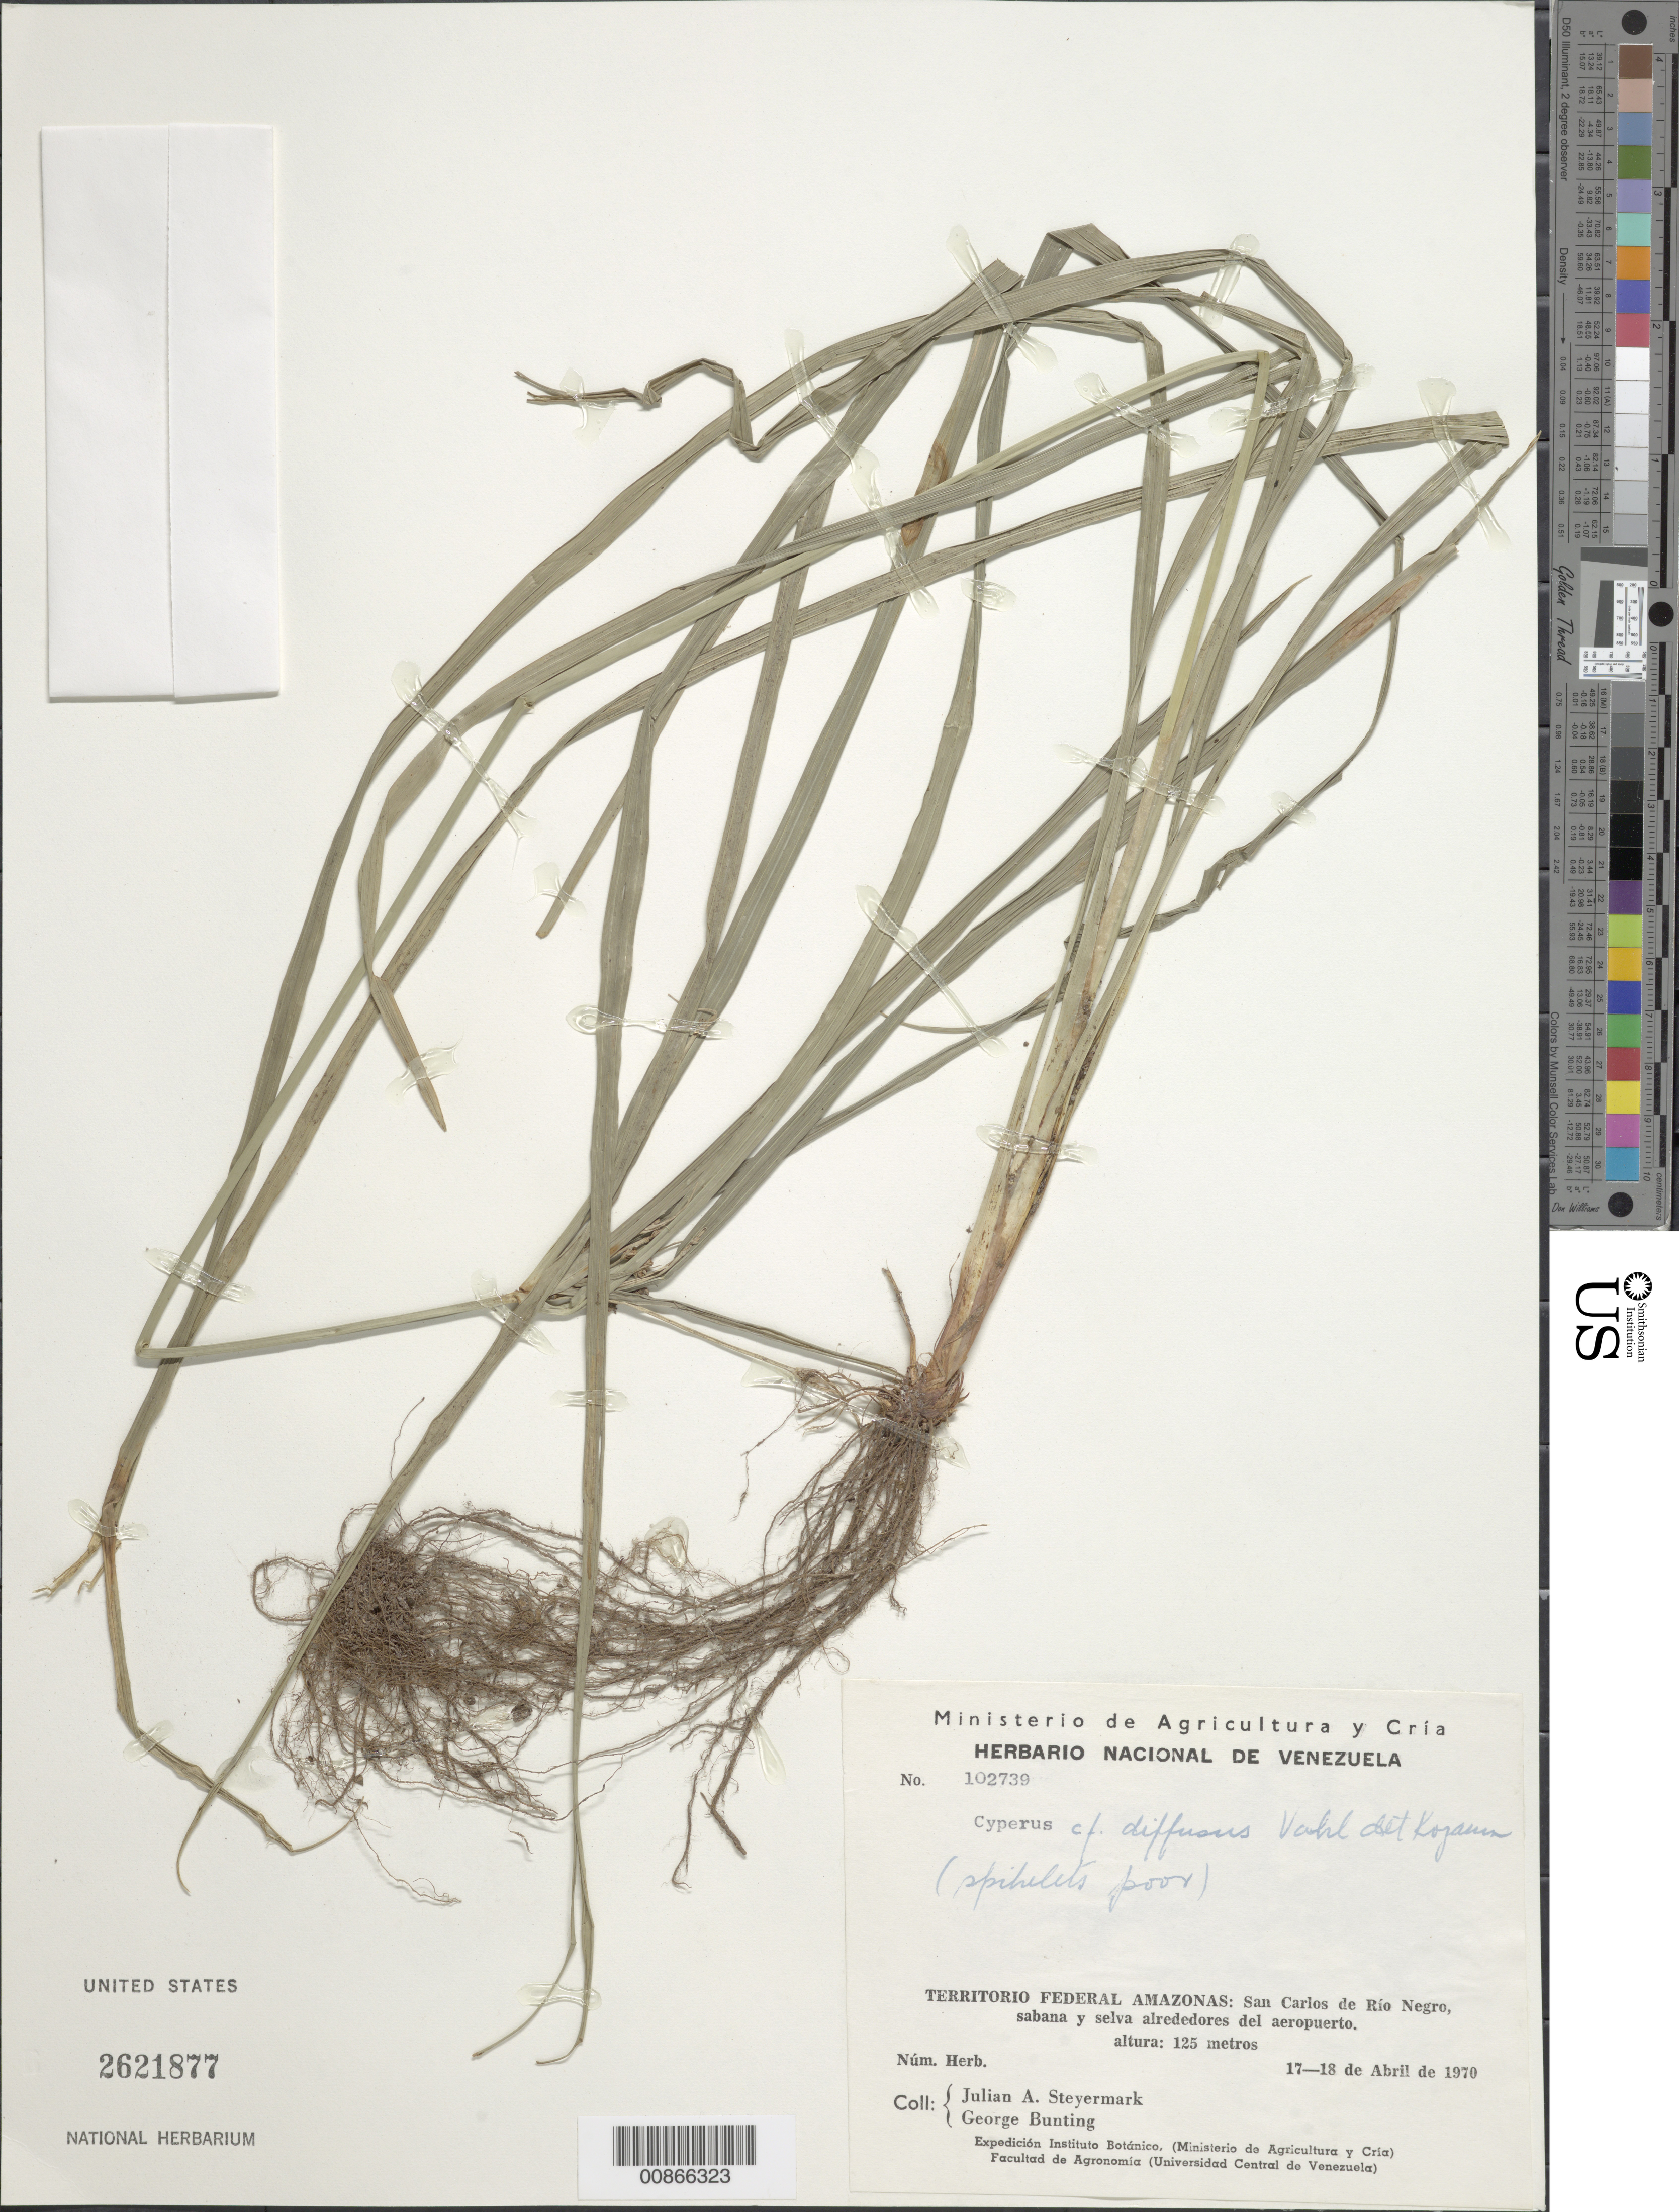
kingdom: Plantae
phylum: Tracheophyta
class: Liliopsida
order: Poales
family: Cyperaceae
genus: Cyperus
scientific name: Cyperus laxus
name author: Lam.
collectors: J. Steyermark & G. S. Bunting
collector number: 102739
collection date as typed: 17-Apr-70 to 18-Apr-70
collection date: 1970-04-17/1970-04-18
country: Venezuela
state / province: Amazonas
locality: San Carlos de Río Negro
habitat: Savanna and forest around airport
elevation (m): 125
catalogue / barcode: US 2621877